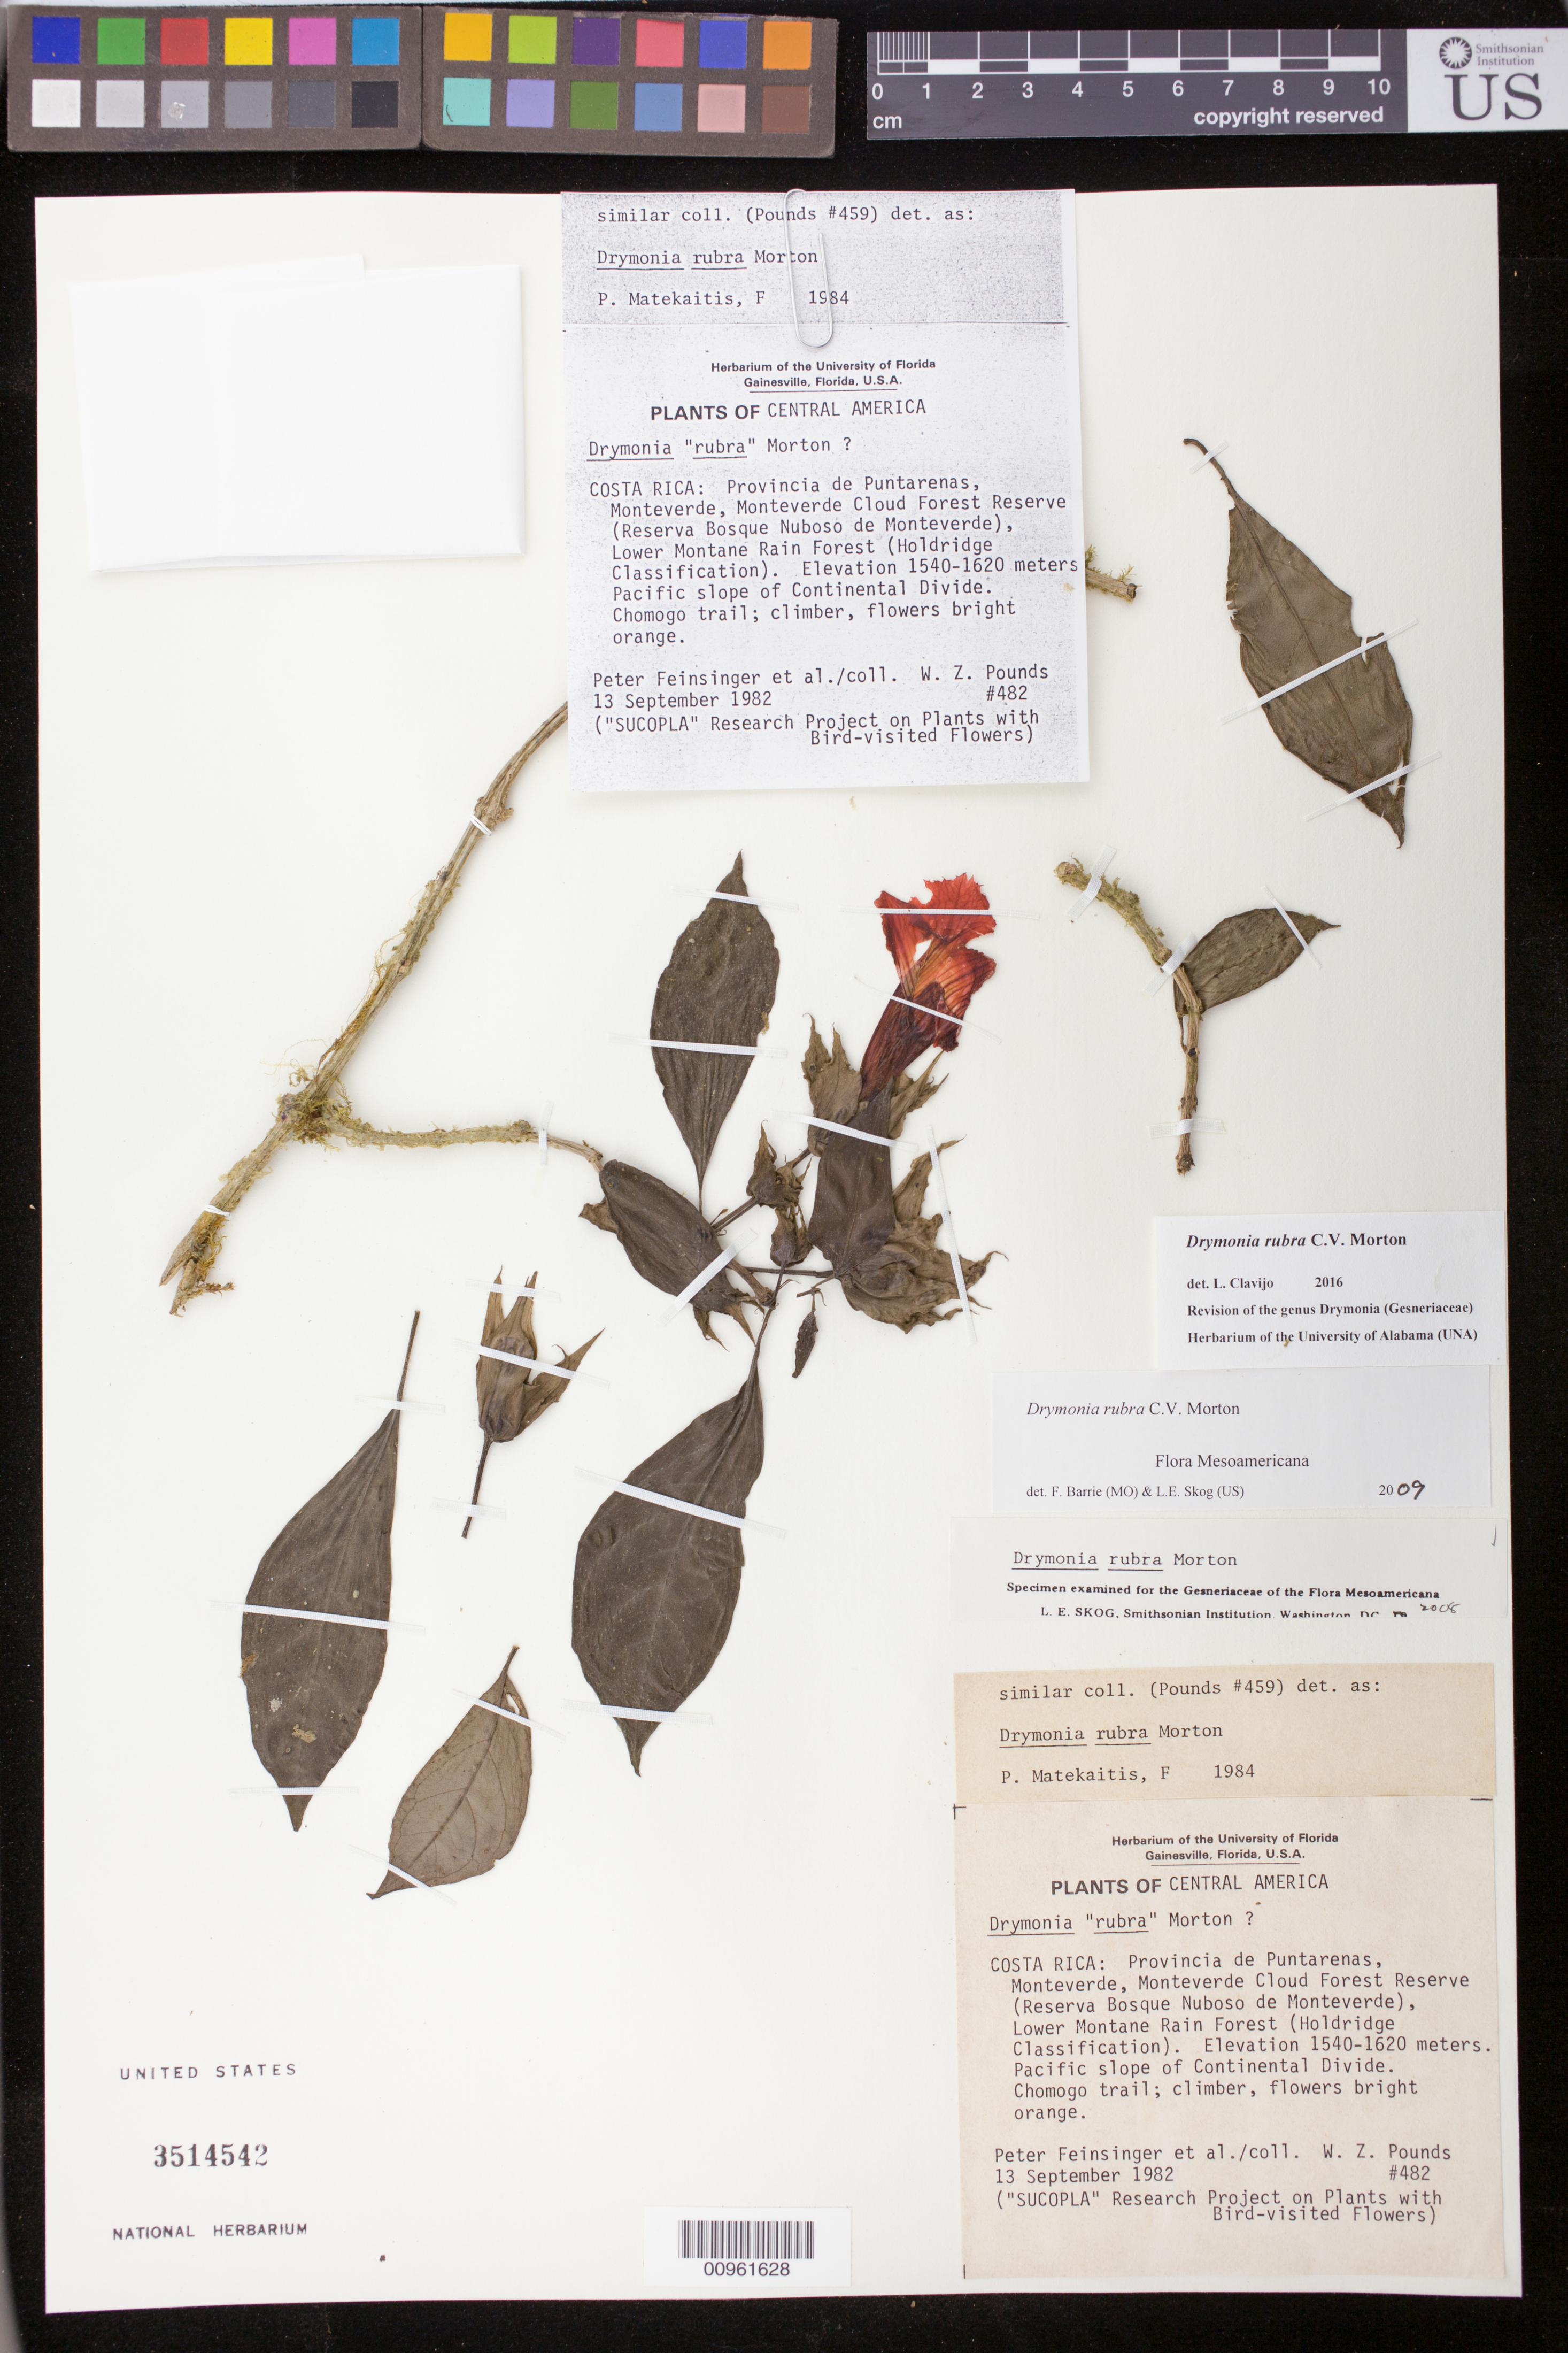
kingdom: Plantae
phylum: Tracheophyta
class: Magnoliopsida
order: Lamiales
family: Gesneriaceae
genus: Drymonia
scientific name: Drymonia rubra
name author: C.V. Morton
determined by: Skog, Laurence E.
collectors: P. Feinsinger & W. Pounds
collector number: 482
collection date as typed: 13 Sep 1982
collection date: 1982-09-13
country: Costa Rica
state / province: Puntarenas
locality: Provincia de Puntarenas, Monteverde, Monteverde Cloud Forest Reserve (Reserva Bosque Nuboso de Monteverde)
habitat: Lower montane rain forest (Hldridge classification)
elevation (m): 1540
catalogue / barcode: US 3514542